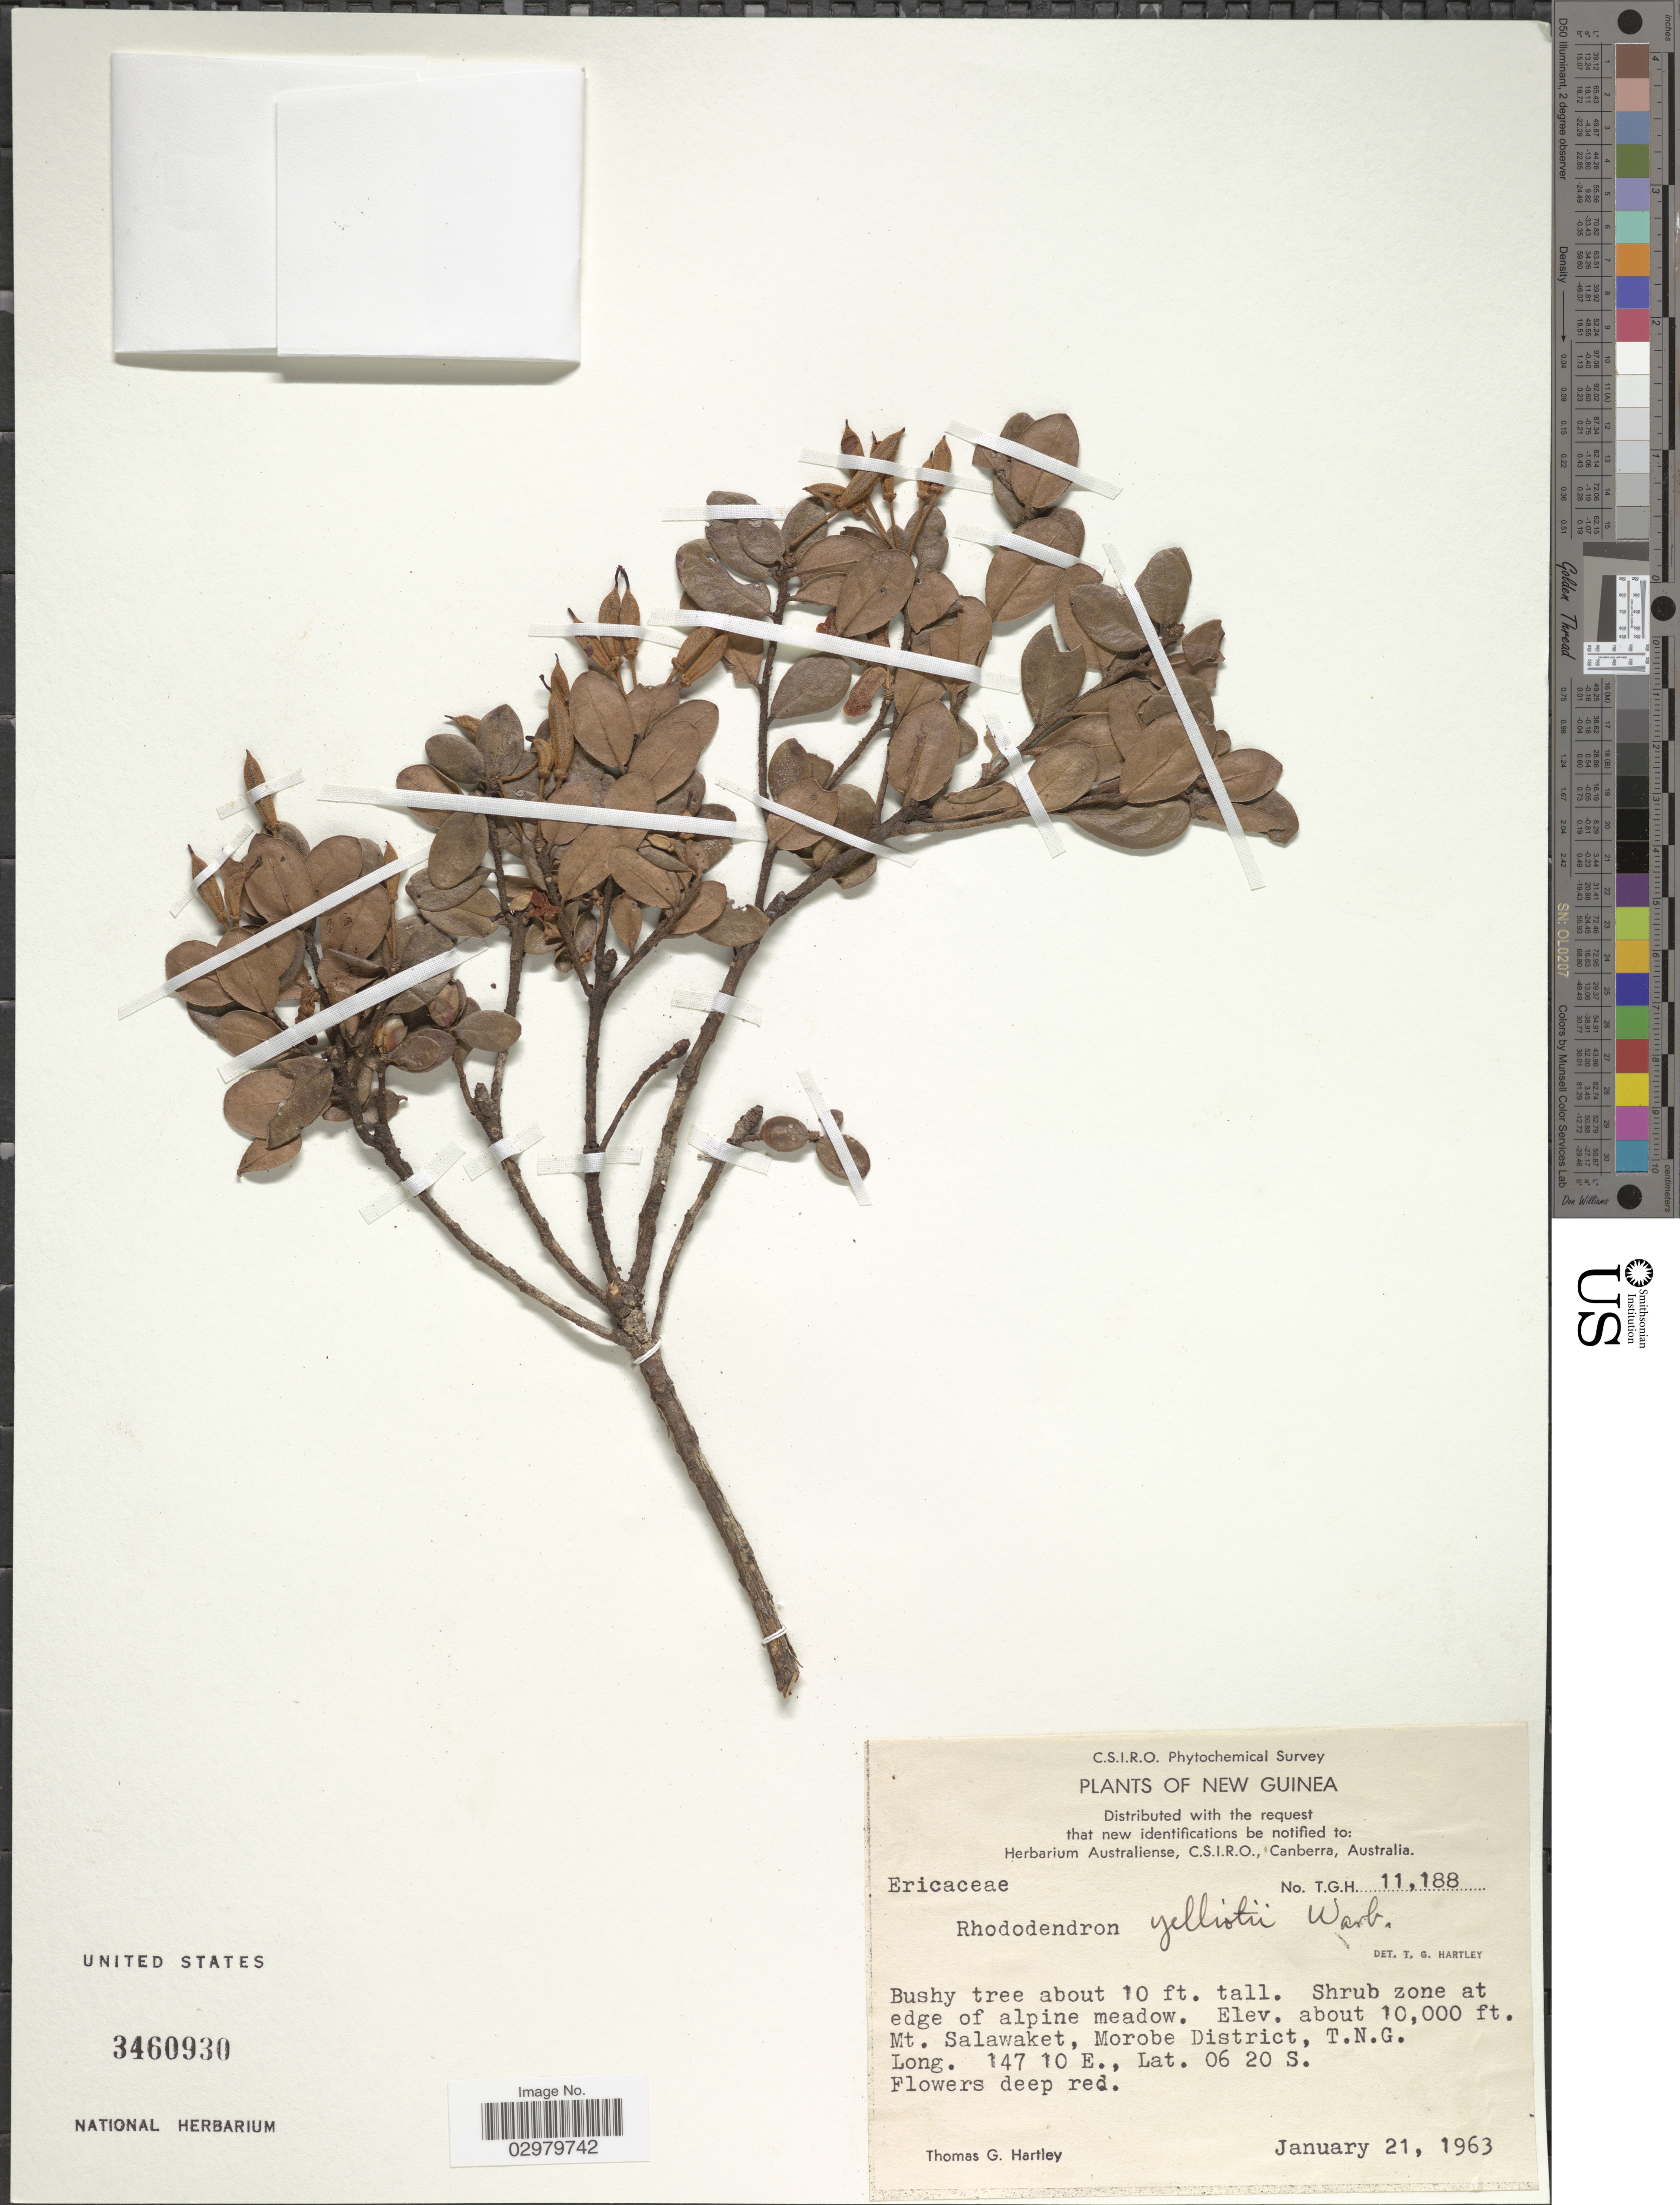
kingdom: Plantae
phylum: Tracheophyta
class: Magnoliopsida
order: Ericales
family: Ericaceae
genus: Rhododendron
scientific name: Rhododendron yelliottii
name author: Warb.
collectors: T. G. Hartley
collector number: T.G.H. 11188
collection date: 1963-01-21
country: Papua New Guinea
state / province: Morobe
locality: New Guinea. Mt. Salawaket, Morobe District, T.N.G.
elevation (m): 3048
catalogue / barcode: US 3460930